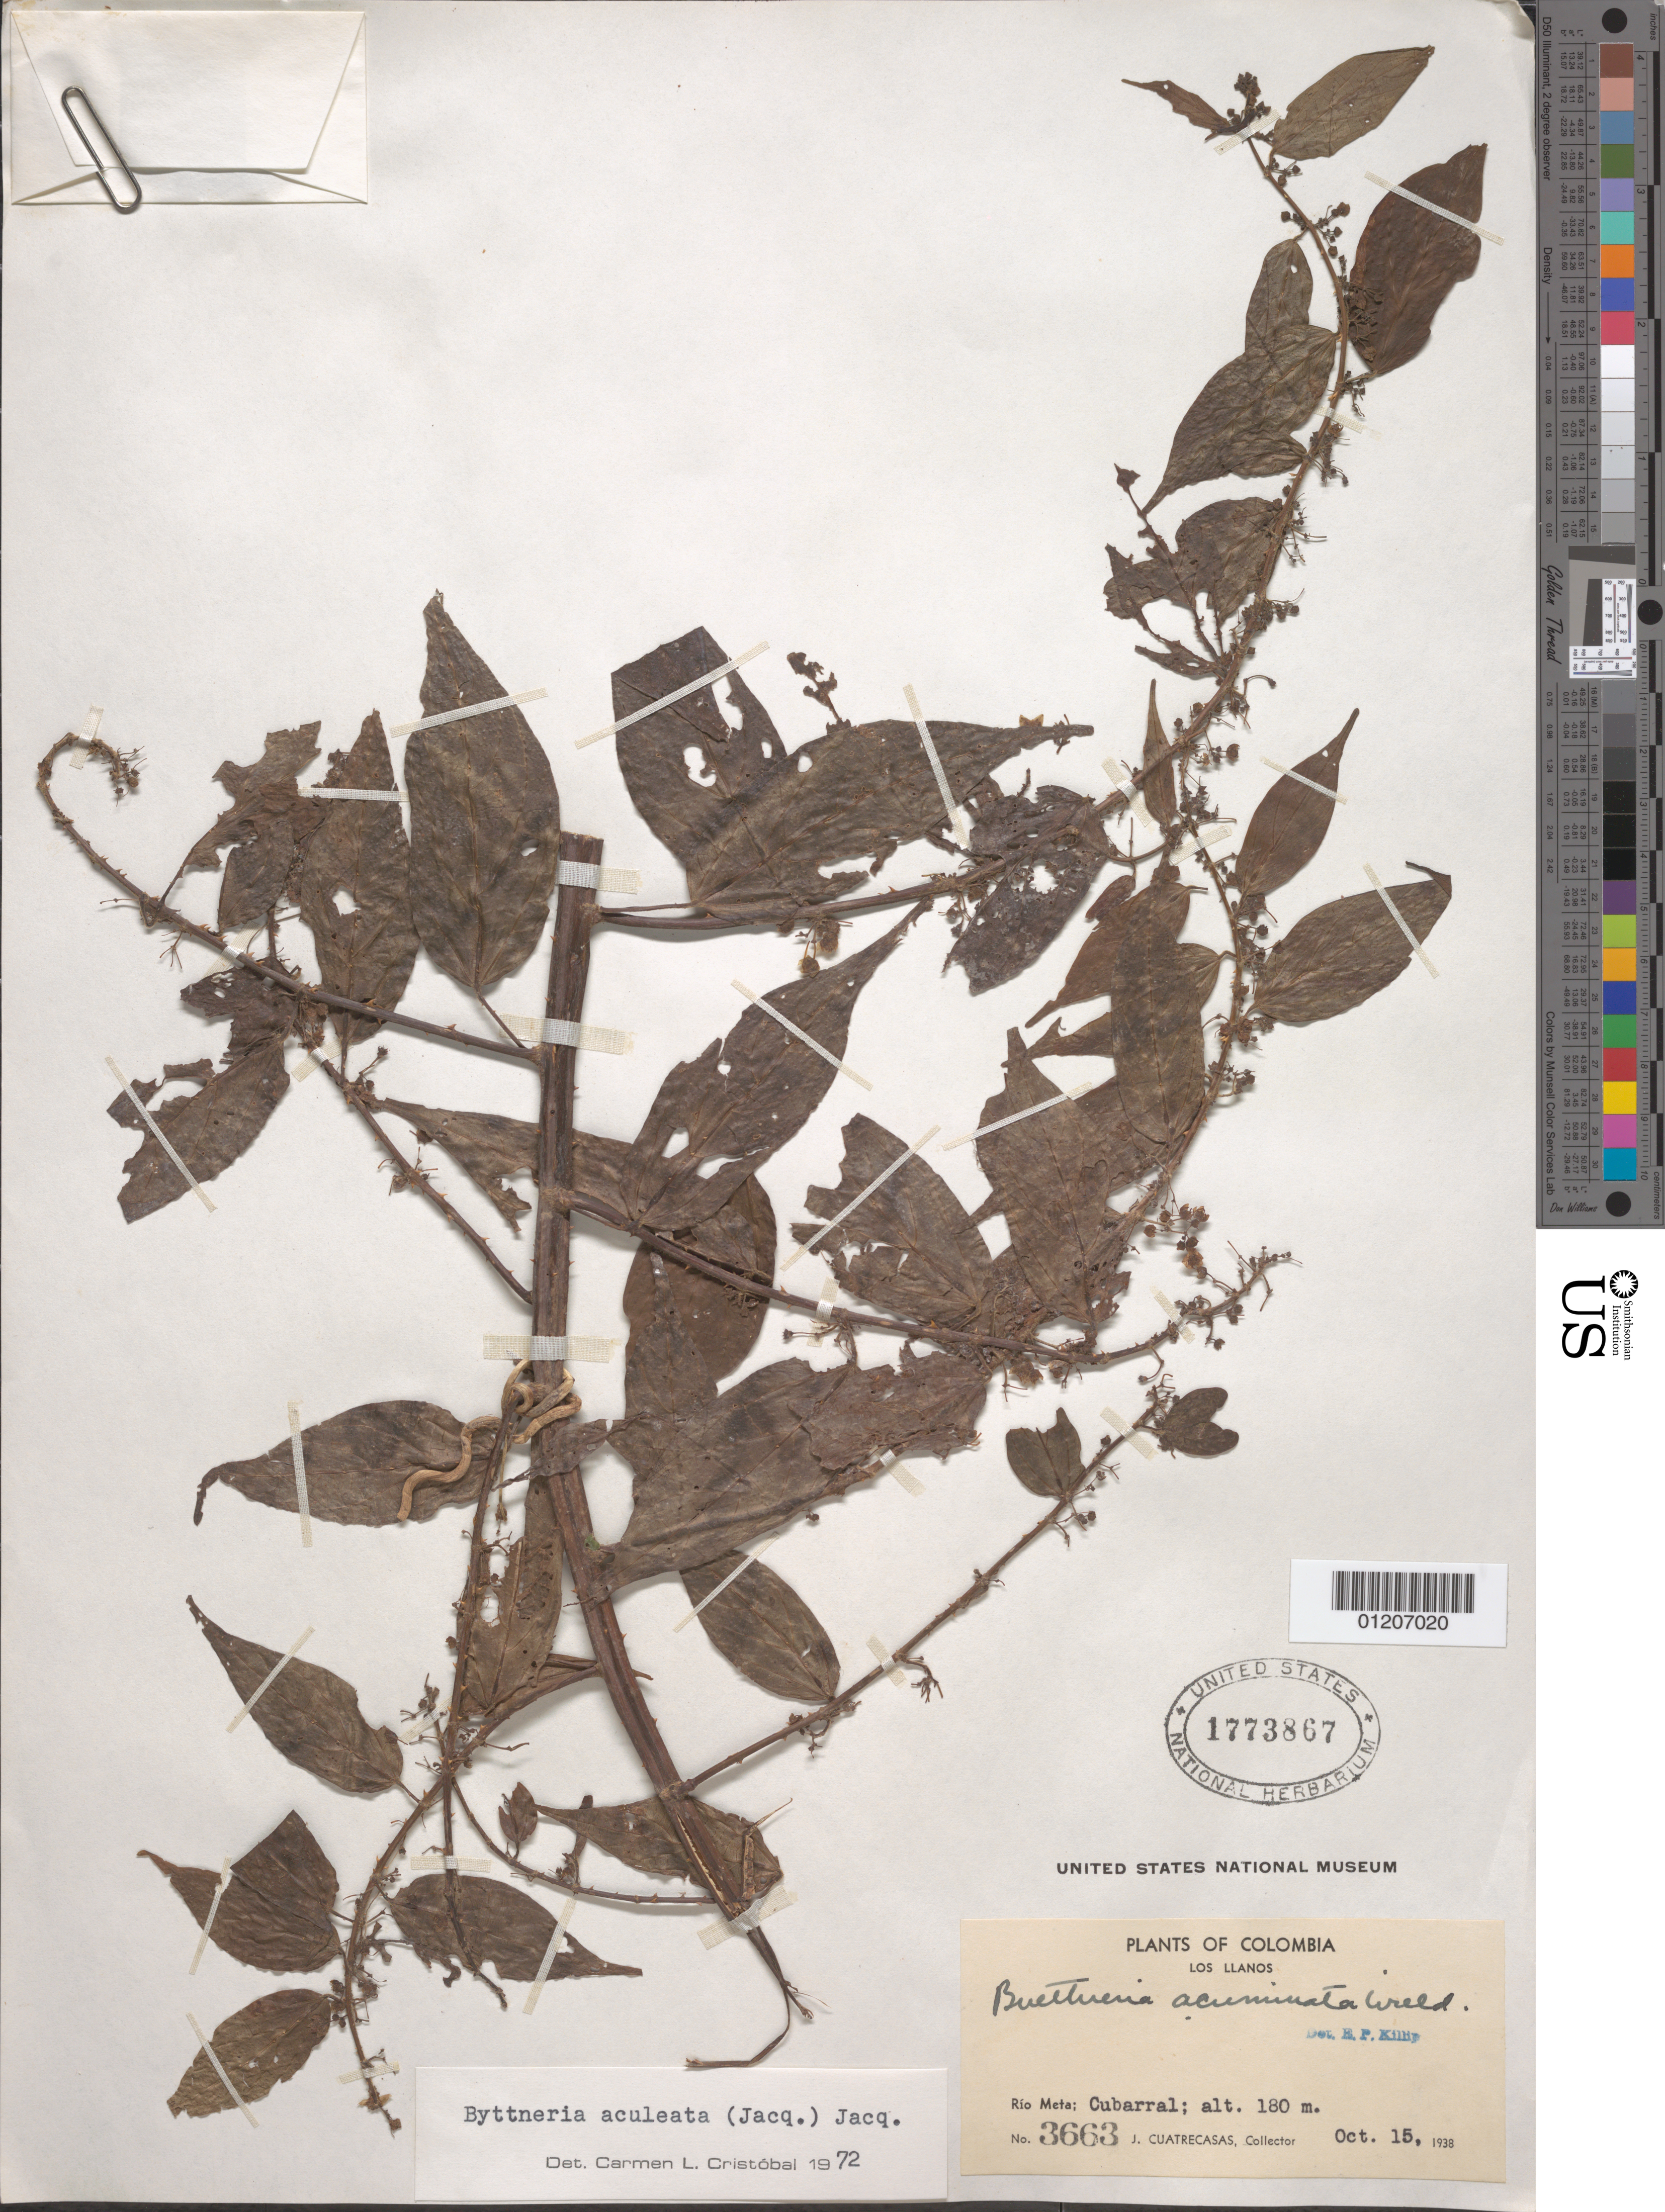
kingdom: Plantae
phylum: Tracheophyta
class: Magnoliopsida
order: Malvales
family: Malvaceae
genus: Byttneria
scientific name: Byttneria aculeata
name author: (Jacq.) Jacq.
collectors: J. Cuatrecasas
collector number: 3663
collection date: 1938-10-15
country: Colombia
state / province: Meta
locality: Los Llanos. Río Meta; Cubarral.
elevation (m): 180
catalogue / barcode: US 1773867